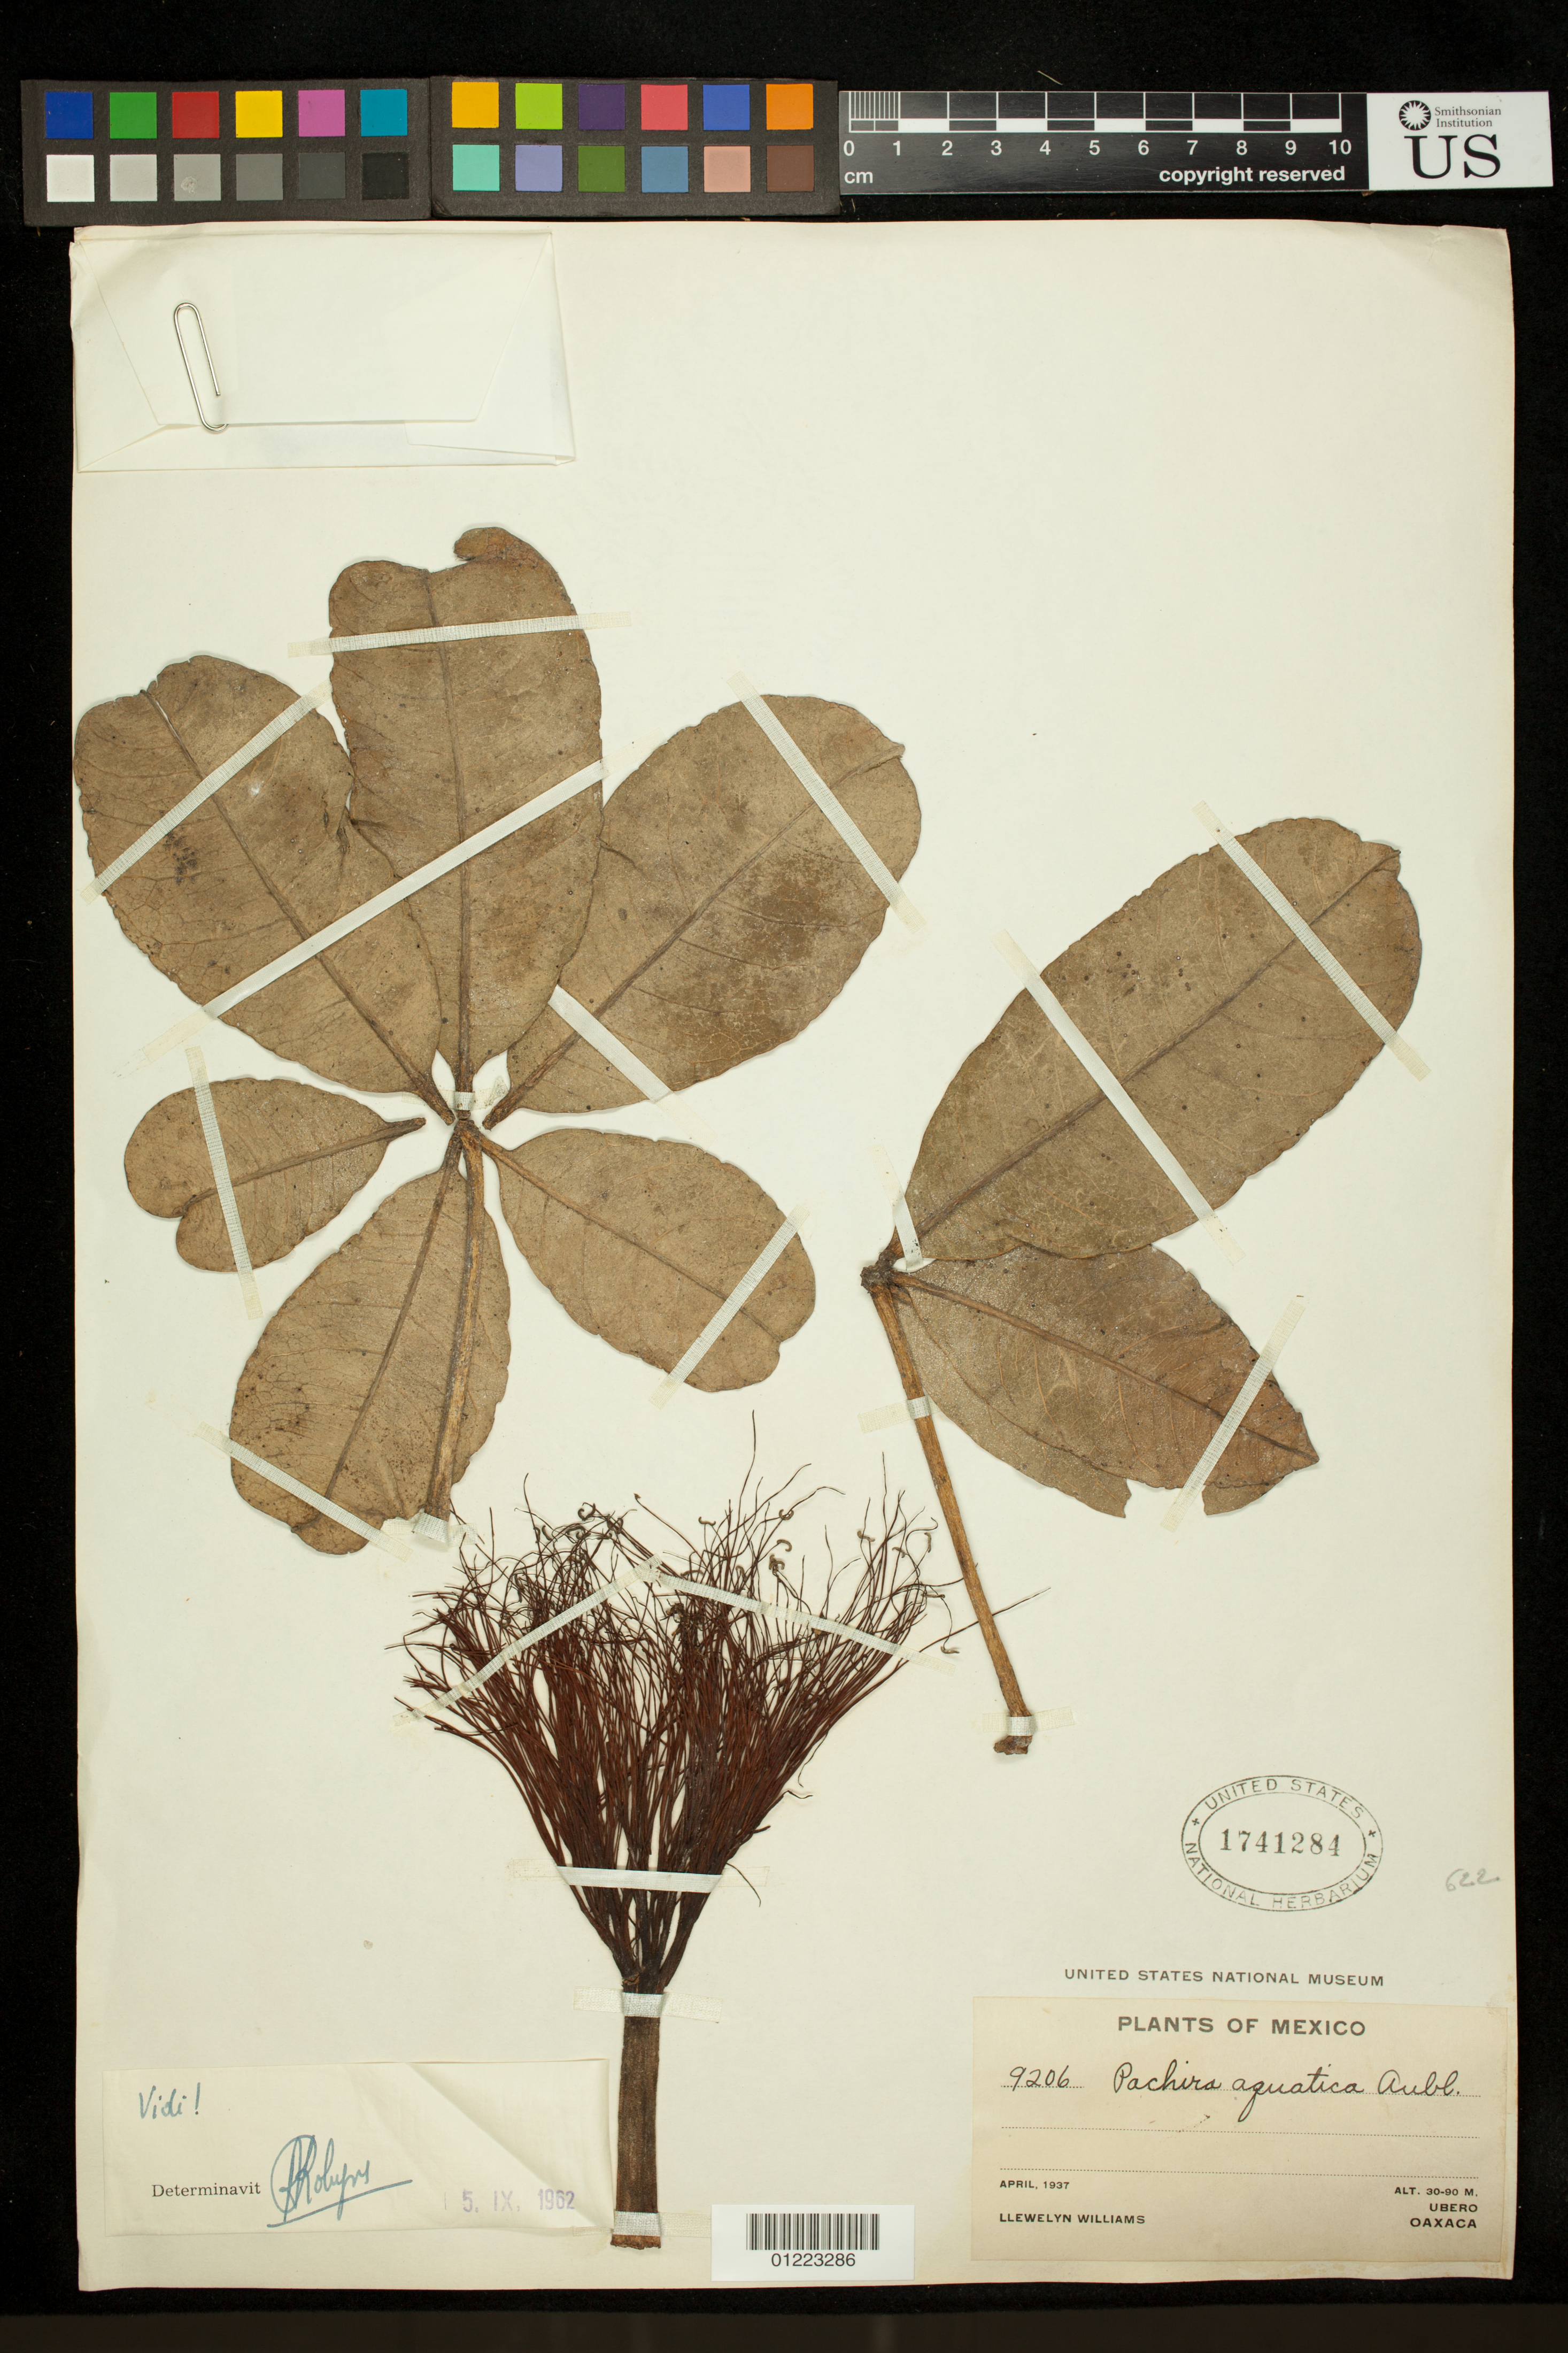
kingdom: Plantae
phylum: Tracheophyta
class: Magnoliopsida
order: Malvales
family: Malvaceae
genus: Pachira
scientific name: Pachira aquatica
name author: Aubl.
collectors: Ll. Williams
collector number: n.s.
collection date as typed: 1937-04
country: Mexico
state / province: Oaxaca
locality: Ubero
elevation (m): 30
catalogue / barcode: US 1741284